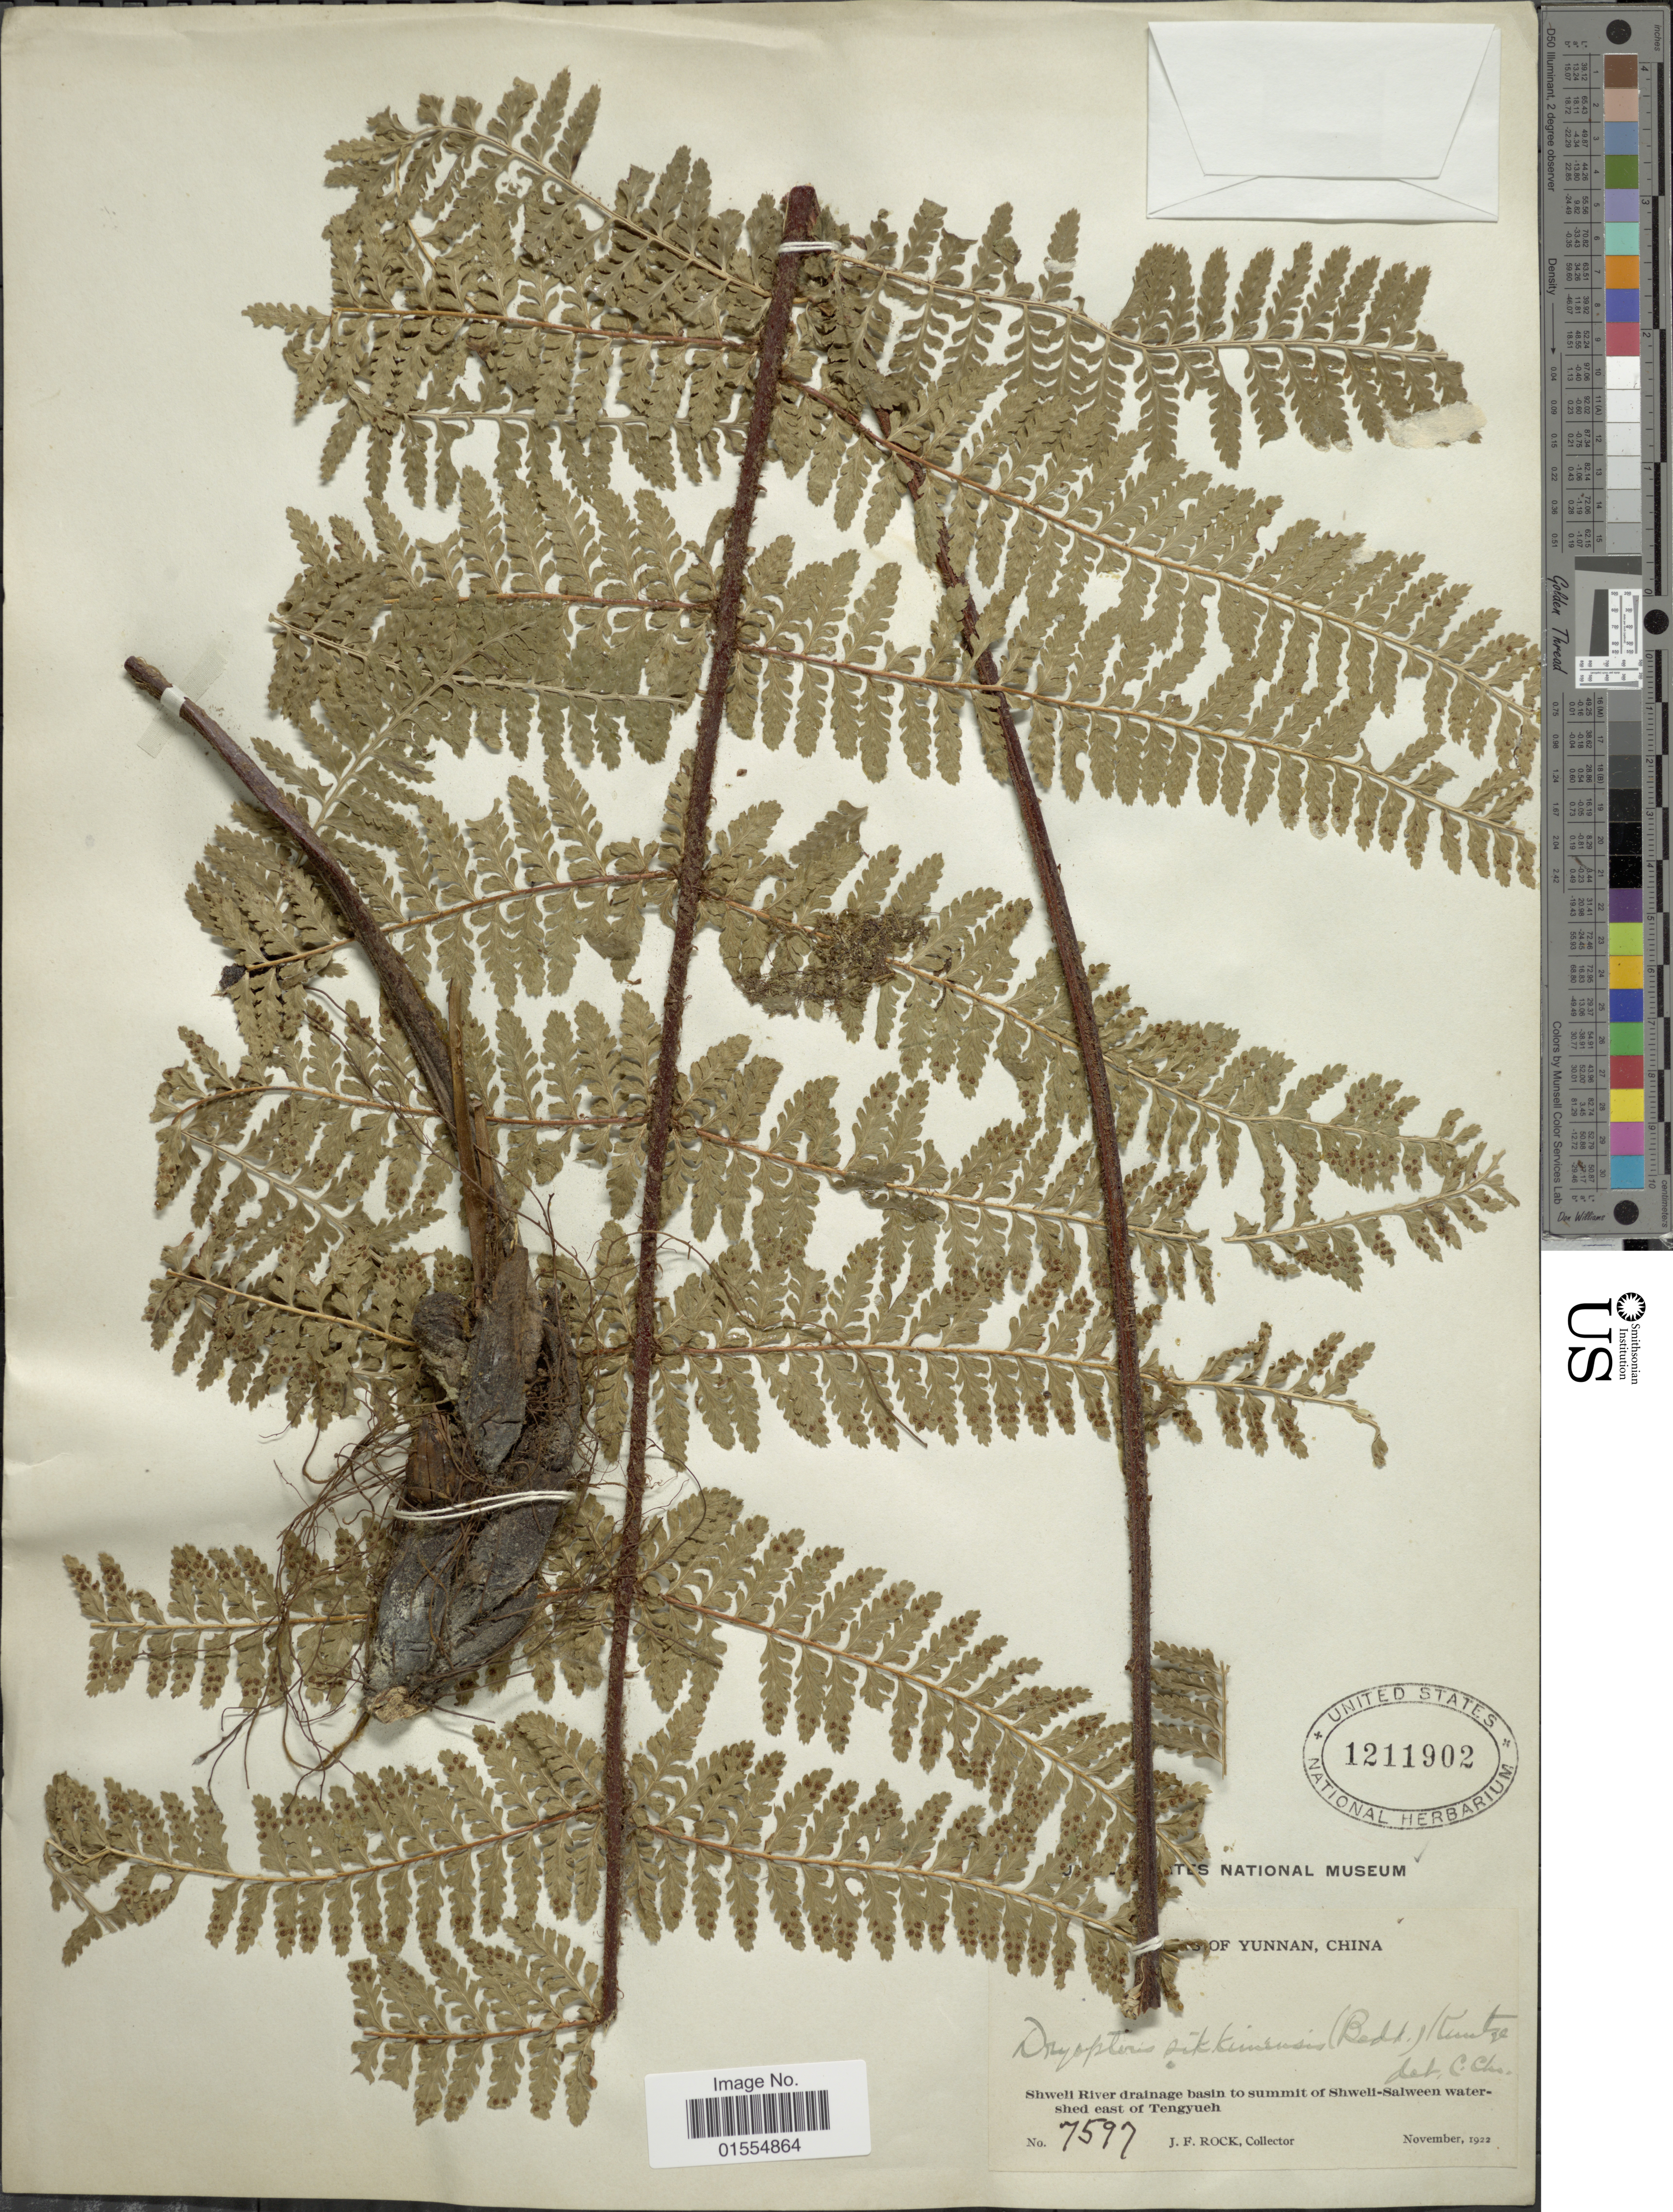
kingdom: Plantae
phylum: Tracheophyta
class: Polypodiopsida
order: Polypodiales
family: Dryopteridaceae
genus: Dryopteris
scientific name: Dryopteris sikkimensis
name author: (Bedd.) Kuntze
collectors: J. Rock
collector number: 7597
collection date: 1922-11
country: China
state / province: Yunnan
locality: Yunnan, China, Shweli River drainage basin to summit of Shweli-Salween watershed east of Tengyueh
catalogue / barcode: US 1211902